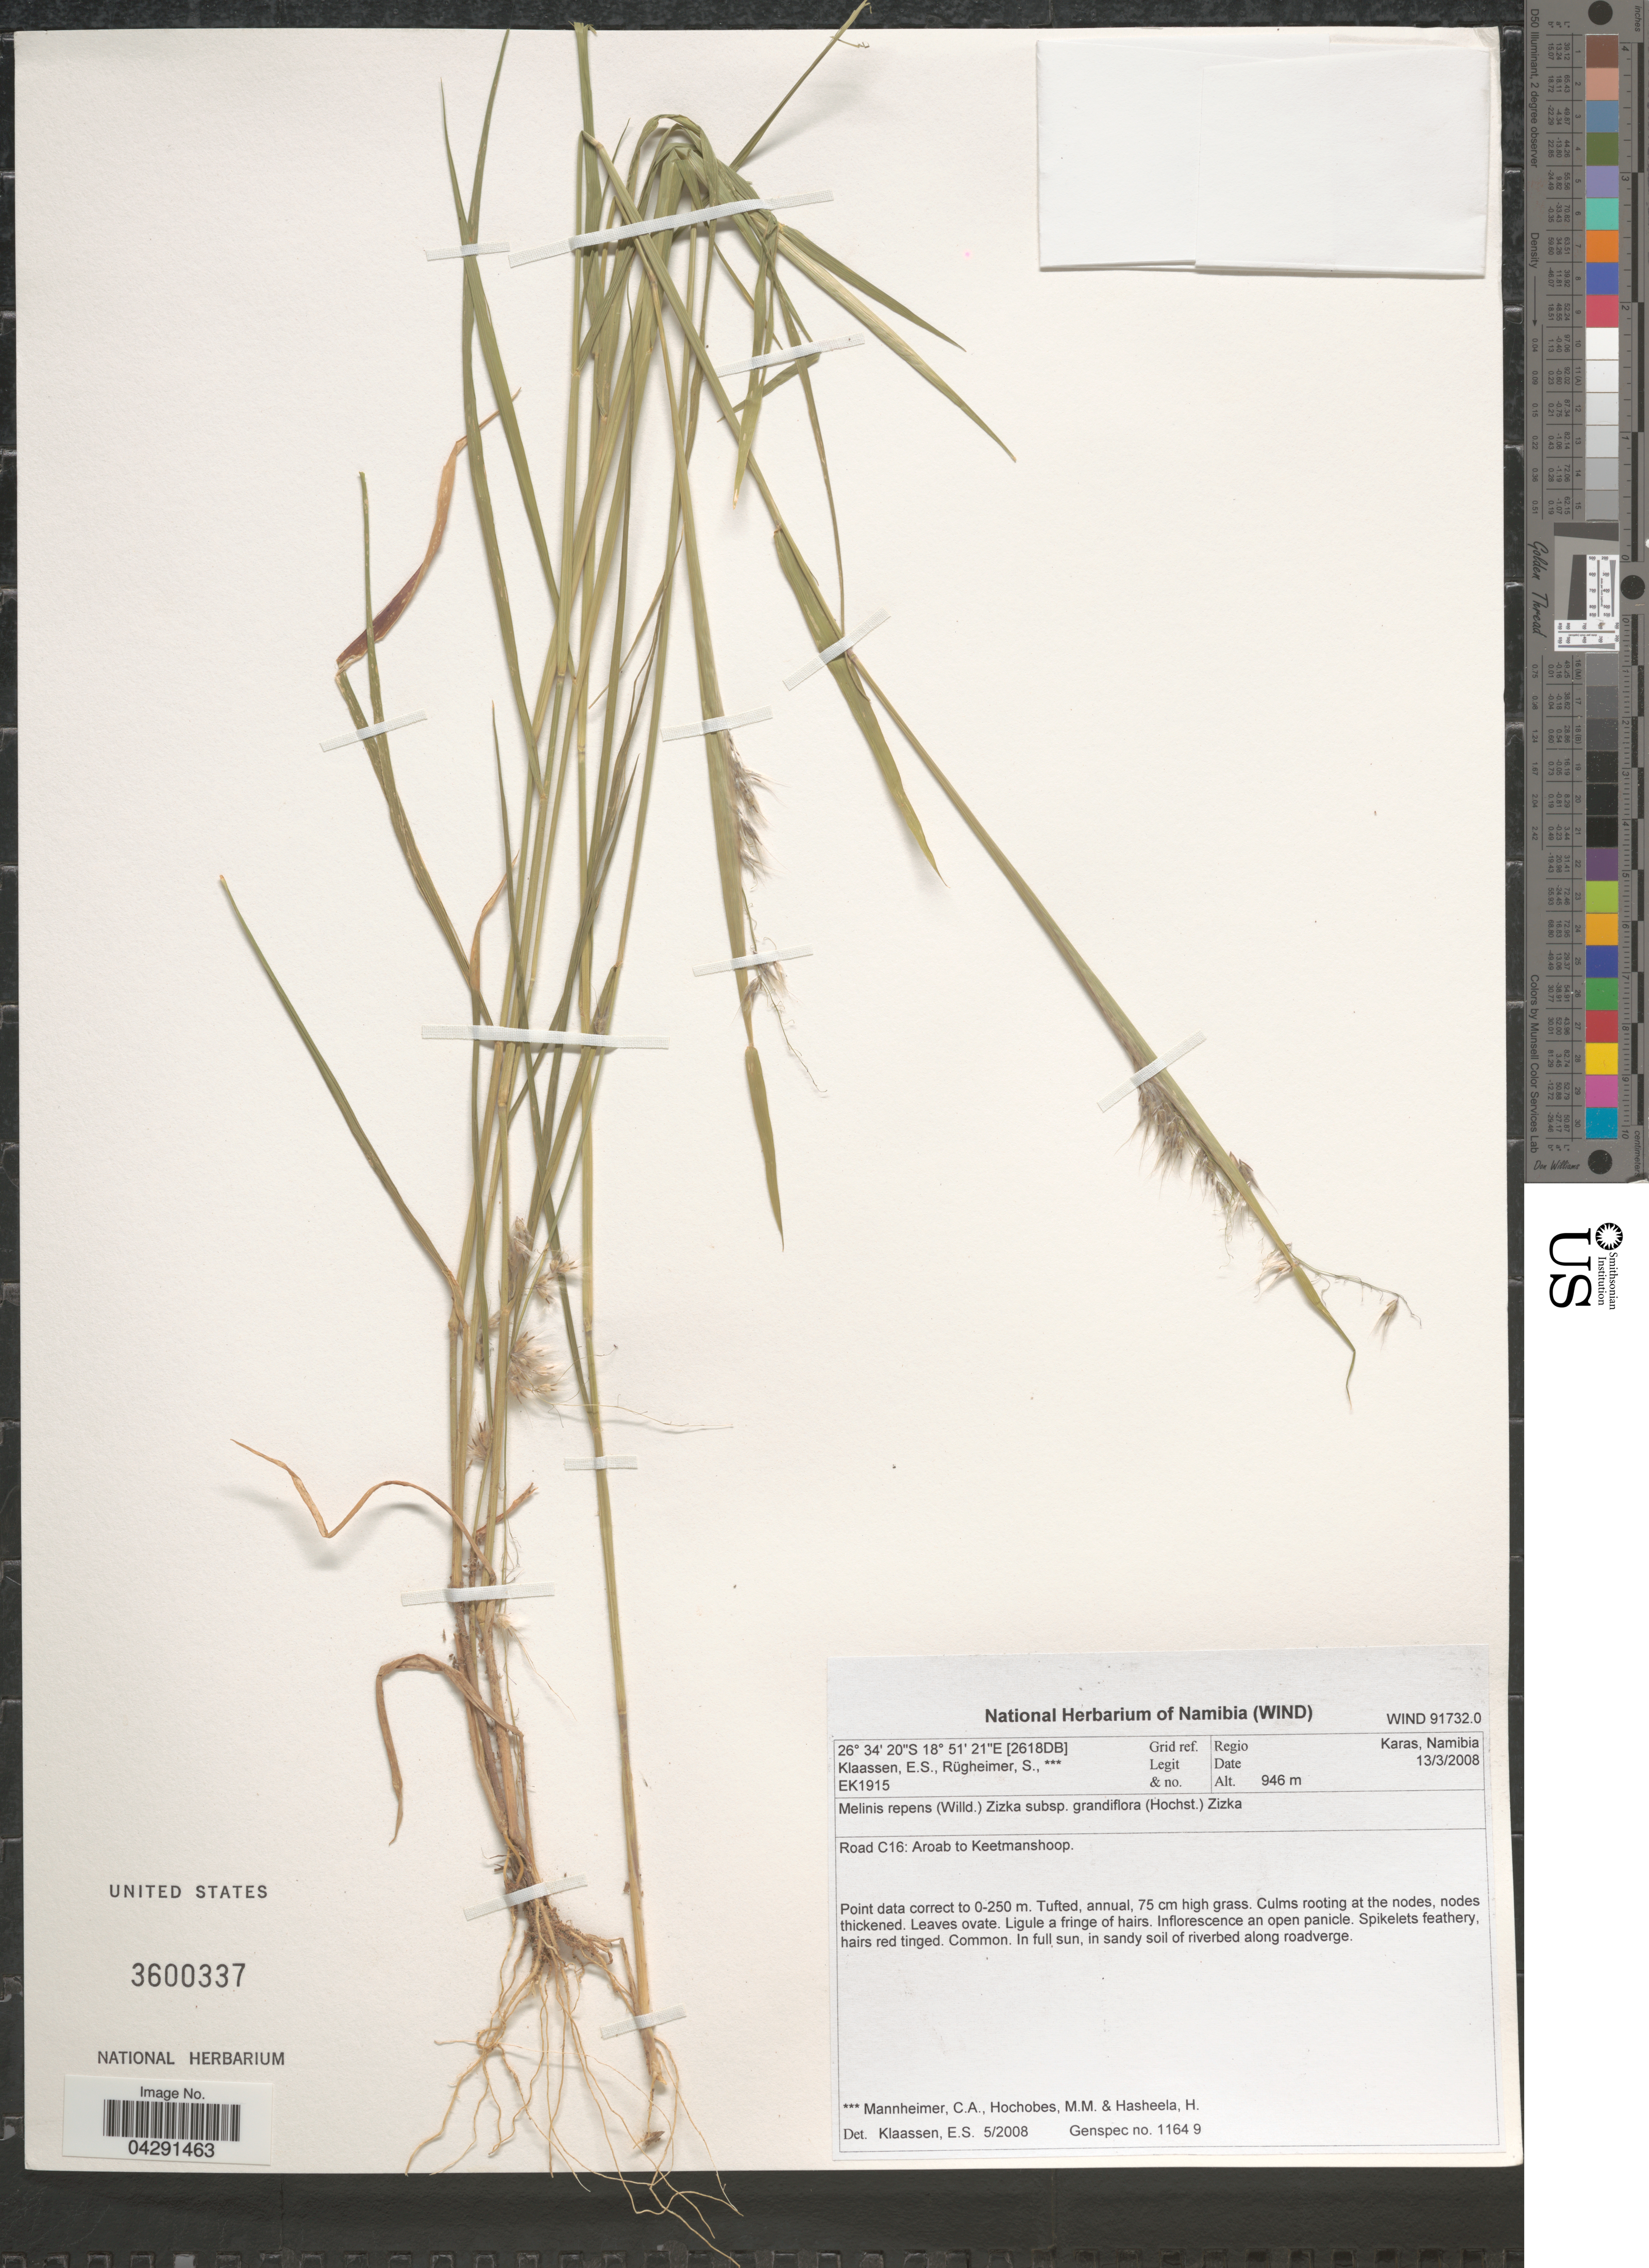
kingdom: Plantae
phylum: Tracheophyta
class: Liliopsida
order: Poales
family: Poaceae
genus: Melinis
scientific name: Melinis repens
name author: (Willd.) Zizka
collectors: E. S. Klaassen & S. Rugheimer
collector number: EK1915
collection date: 2008-03-13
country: Namibia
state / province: Karas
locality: [2618DB] Grid ref. Regio Karas. Road C16: Aroab to Keetmanshoop.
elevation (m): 946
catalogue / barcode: US 3600337